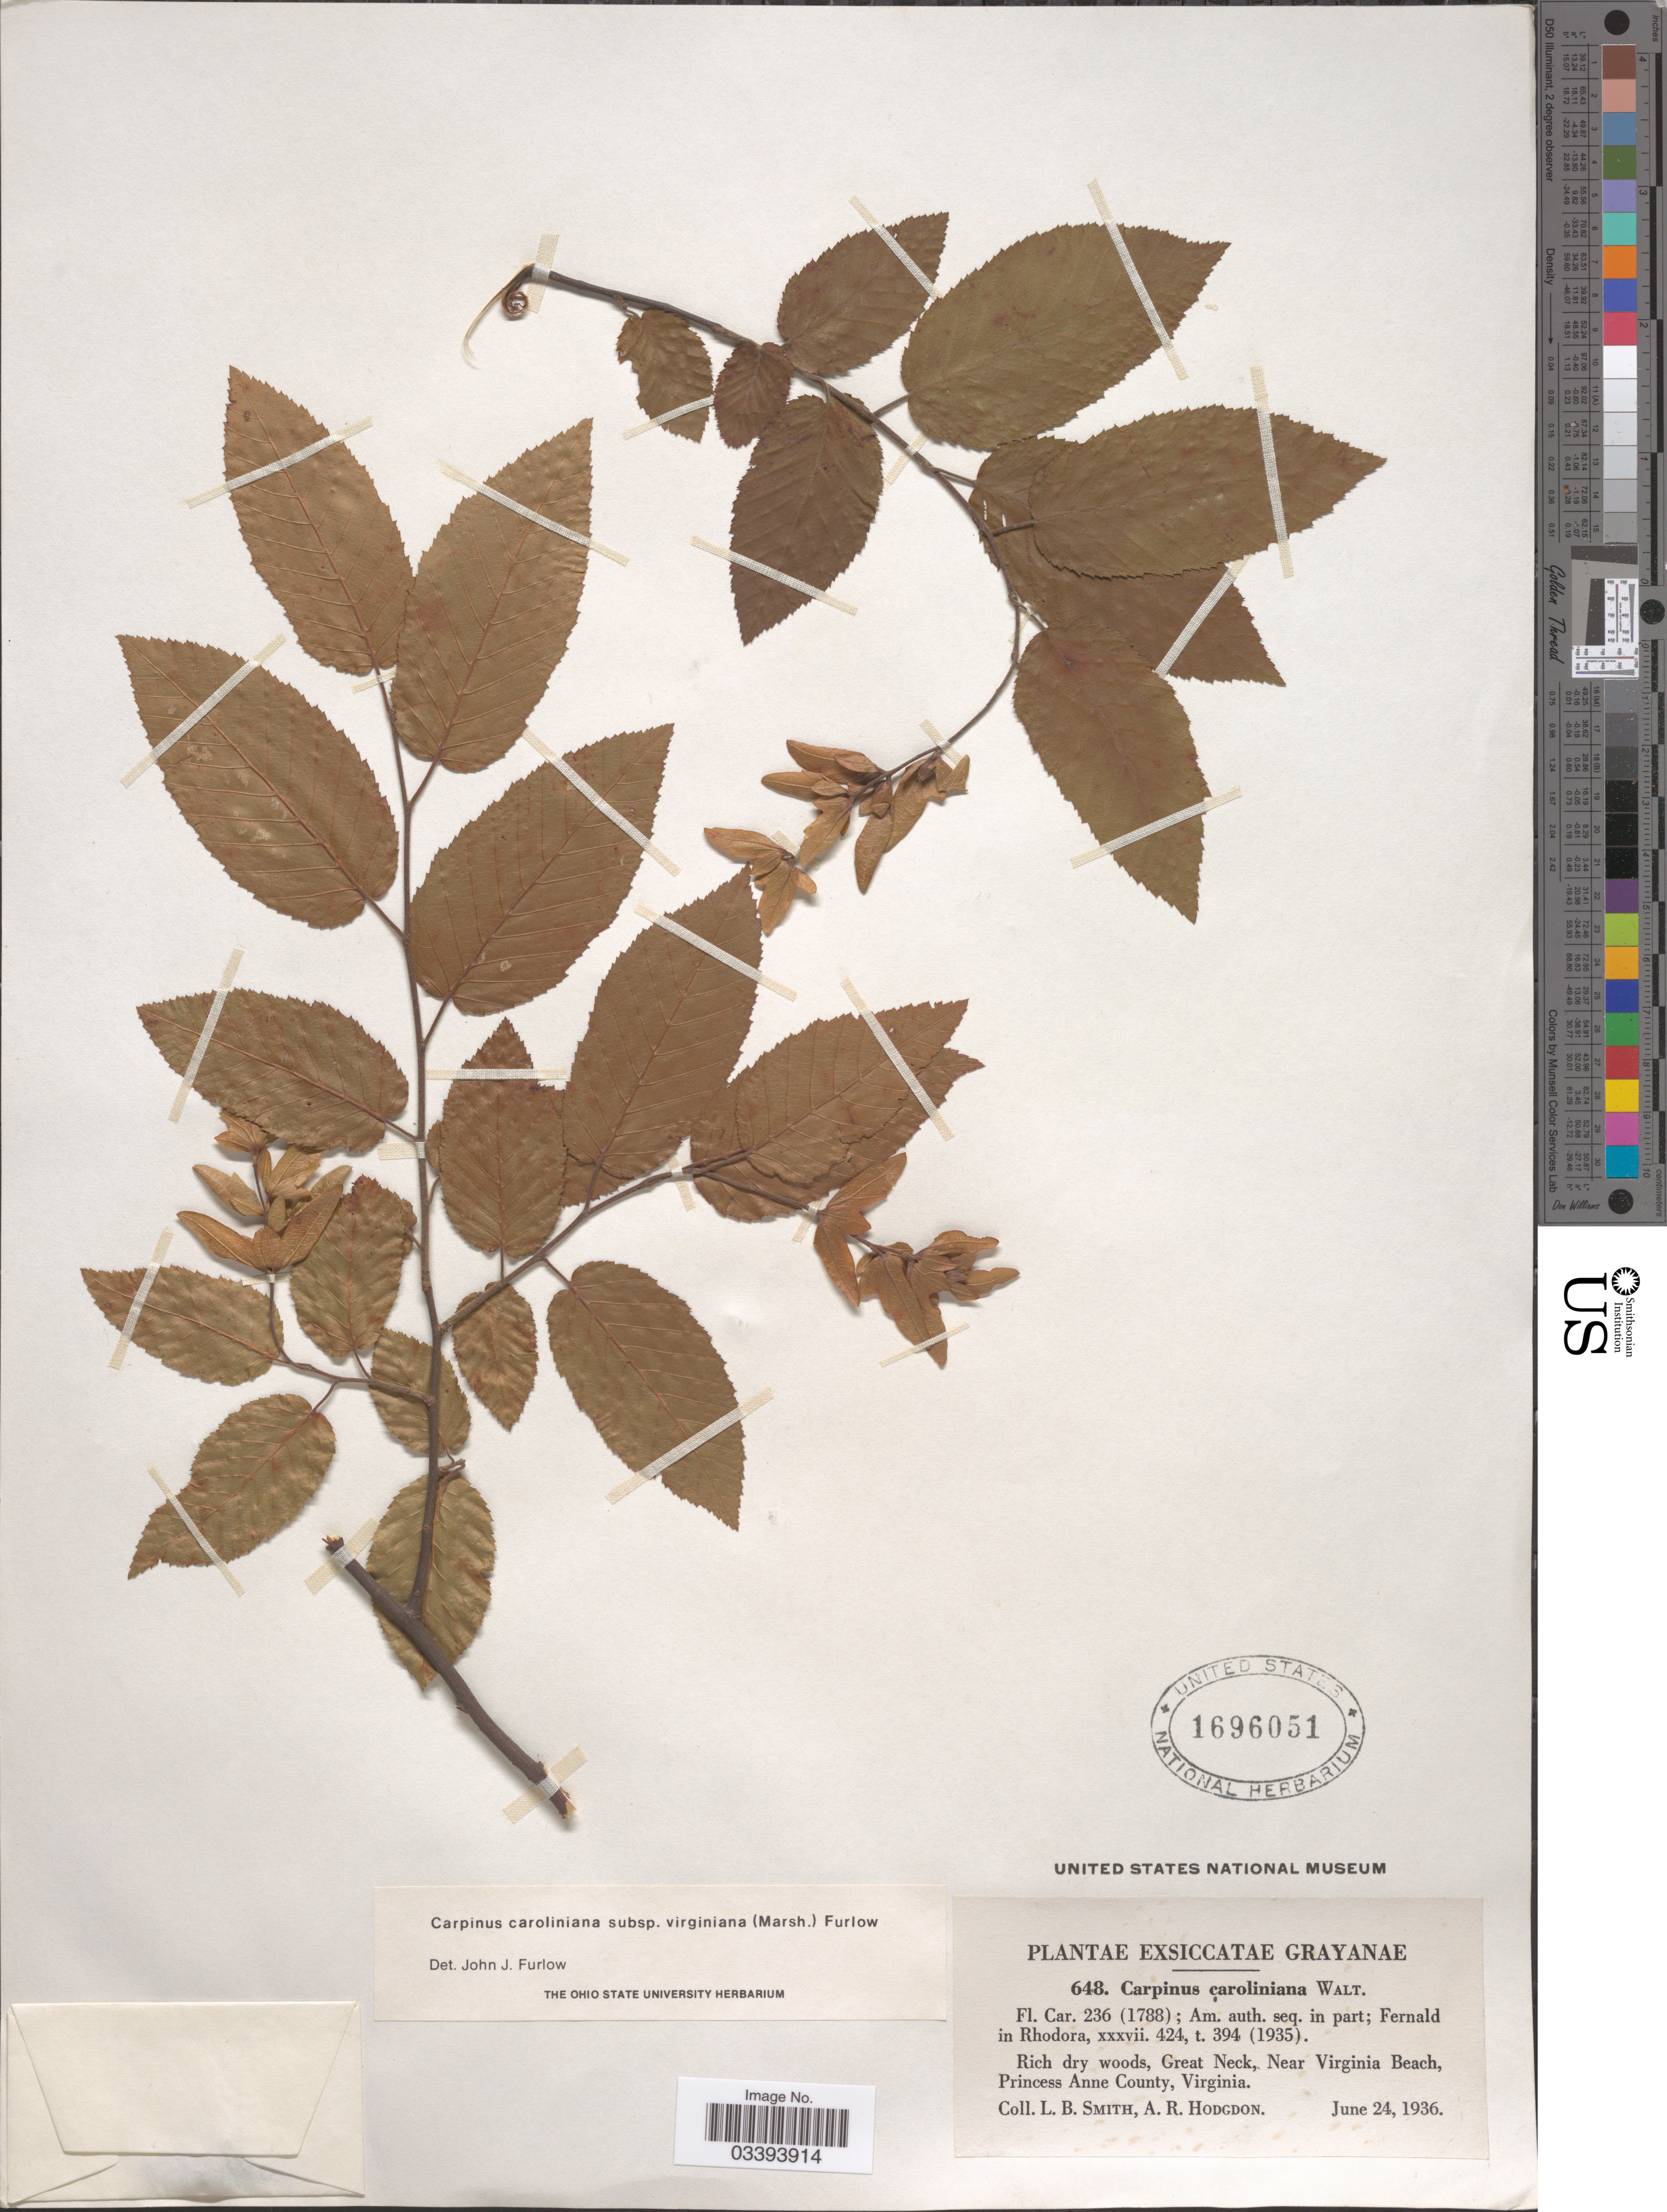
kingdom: Plantae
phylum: Tracheophyta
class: Magnoliopsida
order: Fagales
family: Betulaceae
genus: Carpinus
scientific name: Carpinus caroliniana subsp. virginiana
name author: (Marshall) Furlow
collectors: L. Smith & A. R. Hodgdon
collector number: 648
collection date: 1936-06-24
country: United States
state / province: Virginia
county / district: City of Virginia Beach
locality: Great Neck, Near Virginia Beach, Princess Anne County.(= historic county name)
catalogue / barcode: US 1696051